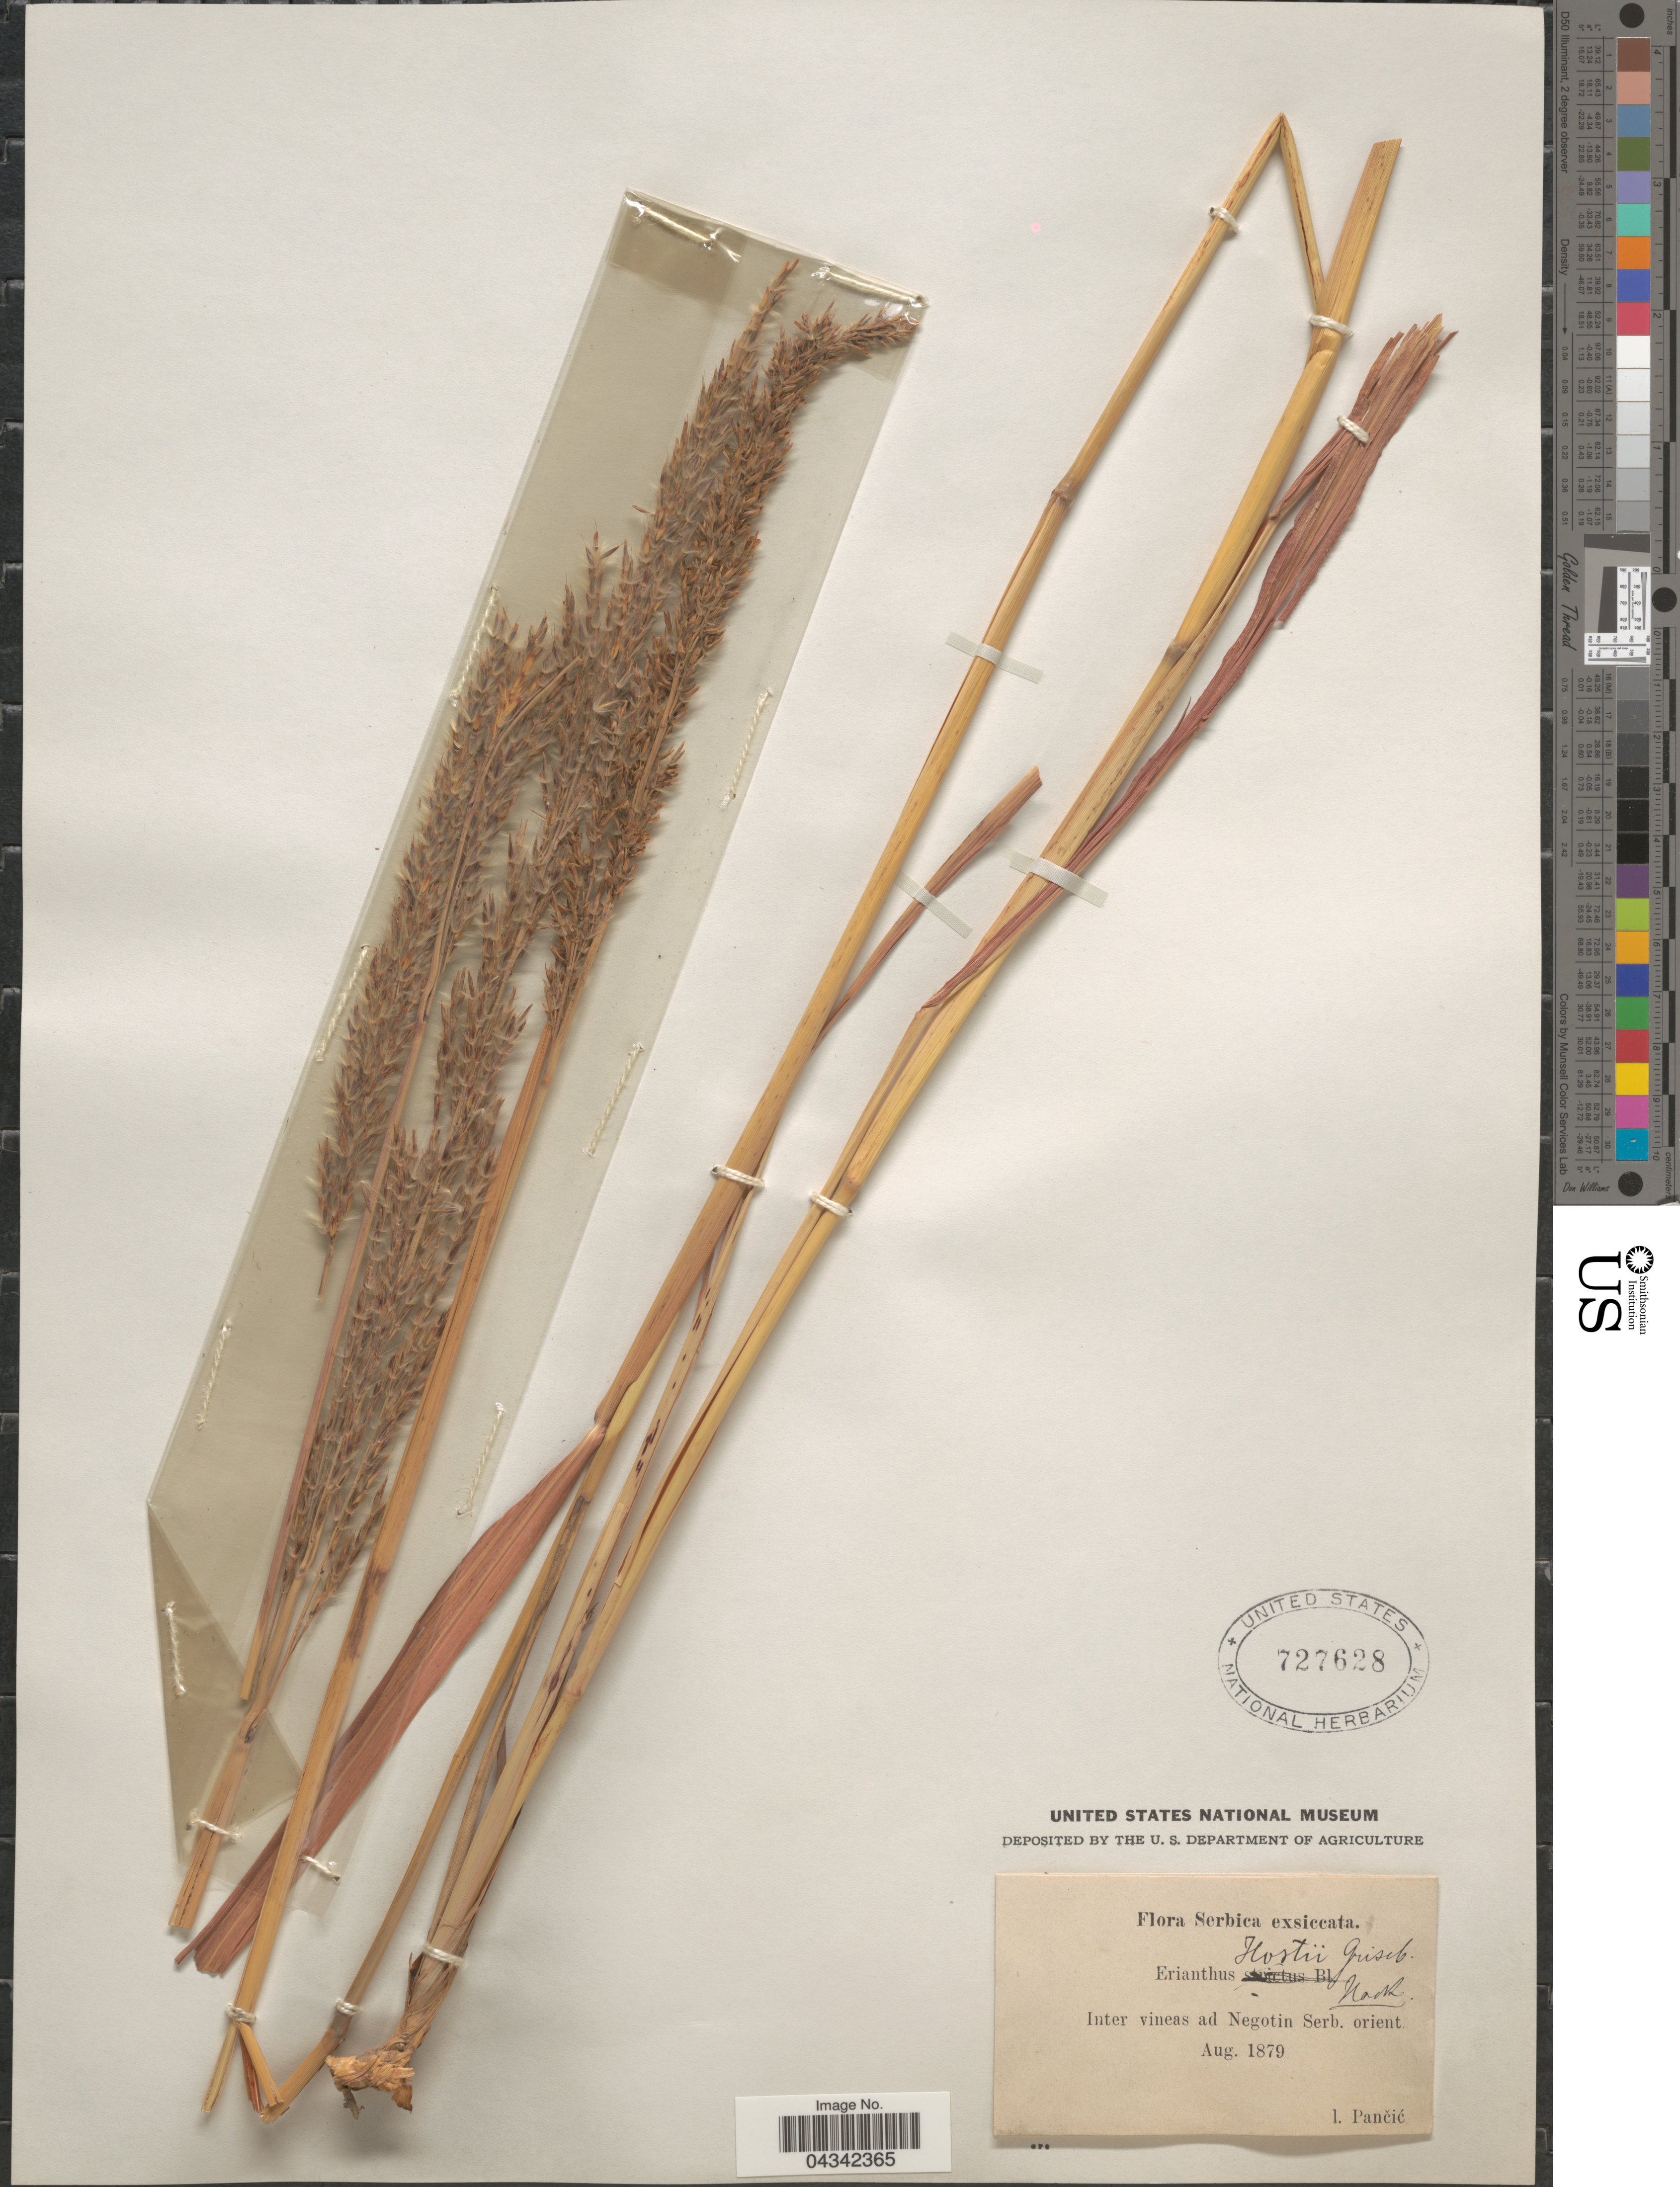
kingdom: Plantae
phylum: Tracheophyta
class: Liliopsida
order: Poales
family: Poaceae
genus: Tripidium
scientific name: Tripidium strictum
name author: (Host) H. Scholz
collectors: I. Pančić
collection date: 1879-08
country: Serbia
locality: Inter vineas ad Negotin Serb. orient.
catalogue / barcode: US 727628